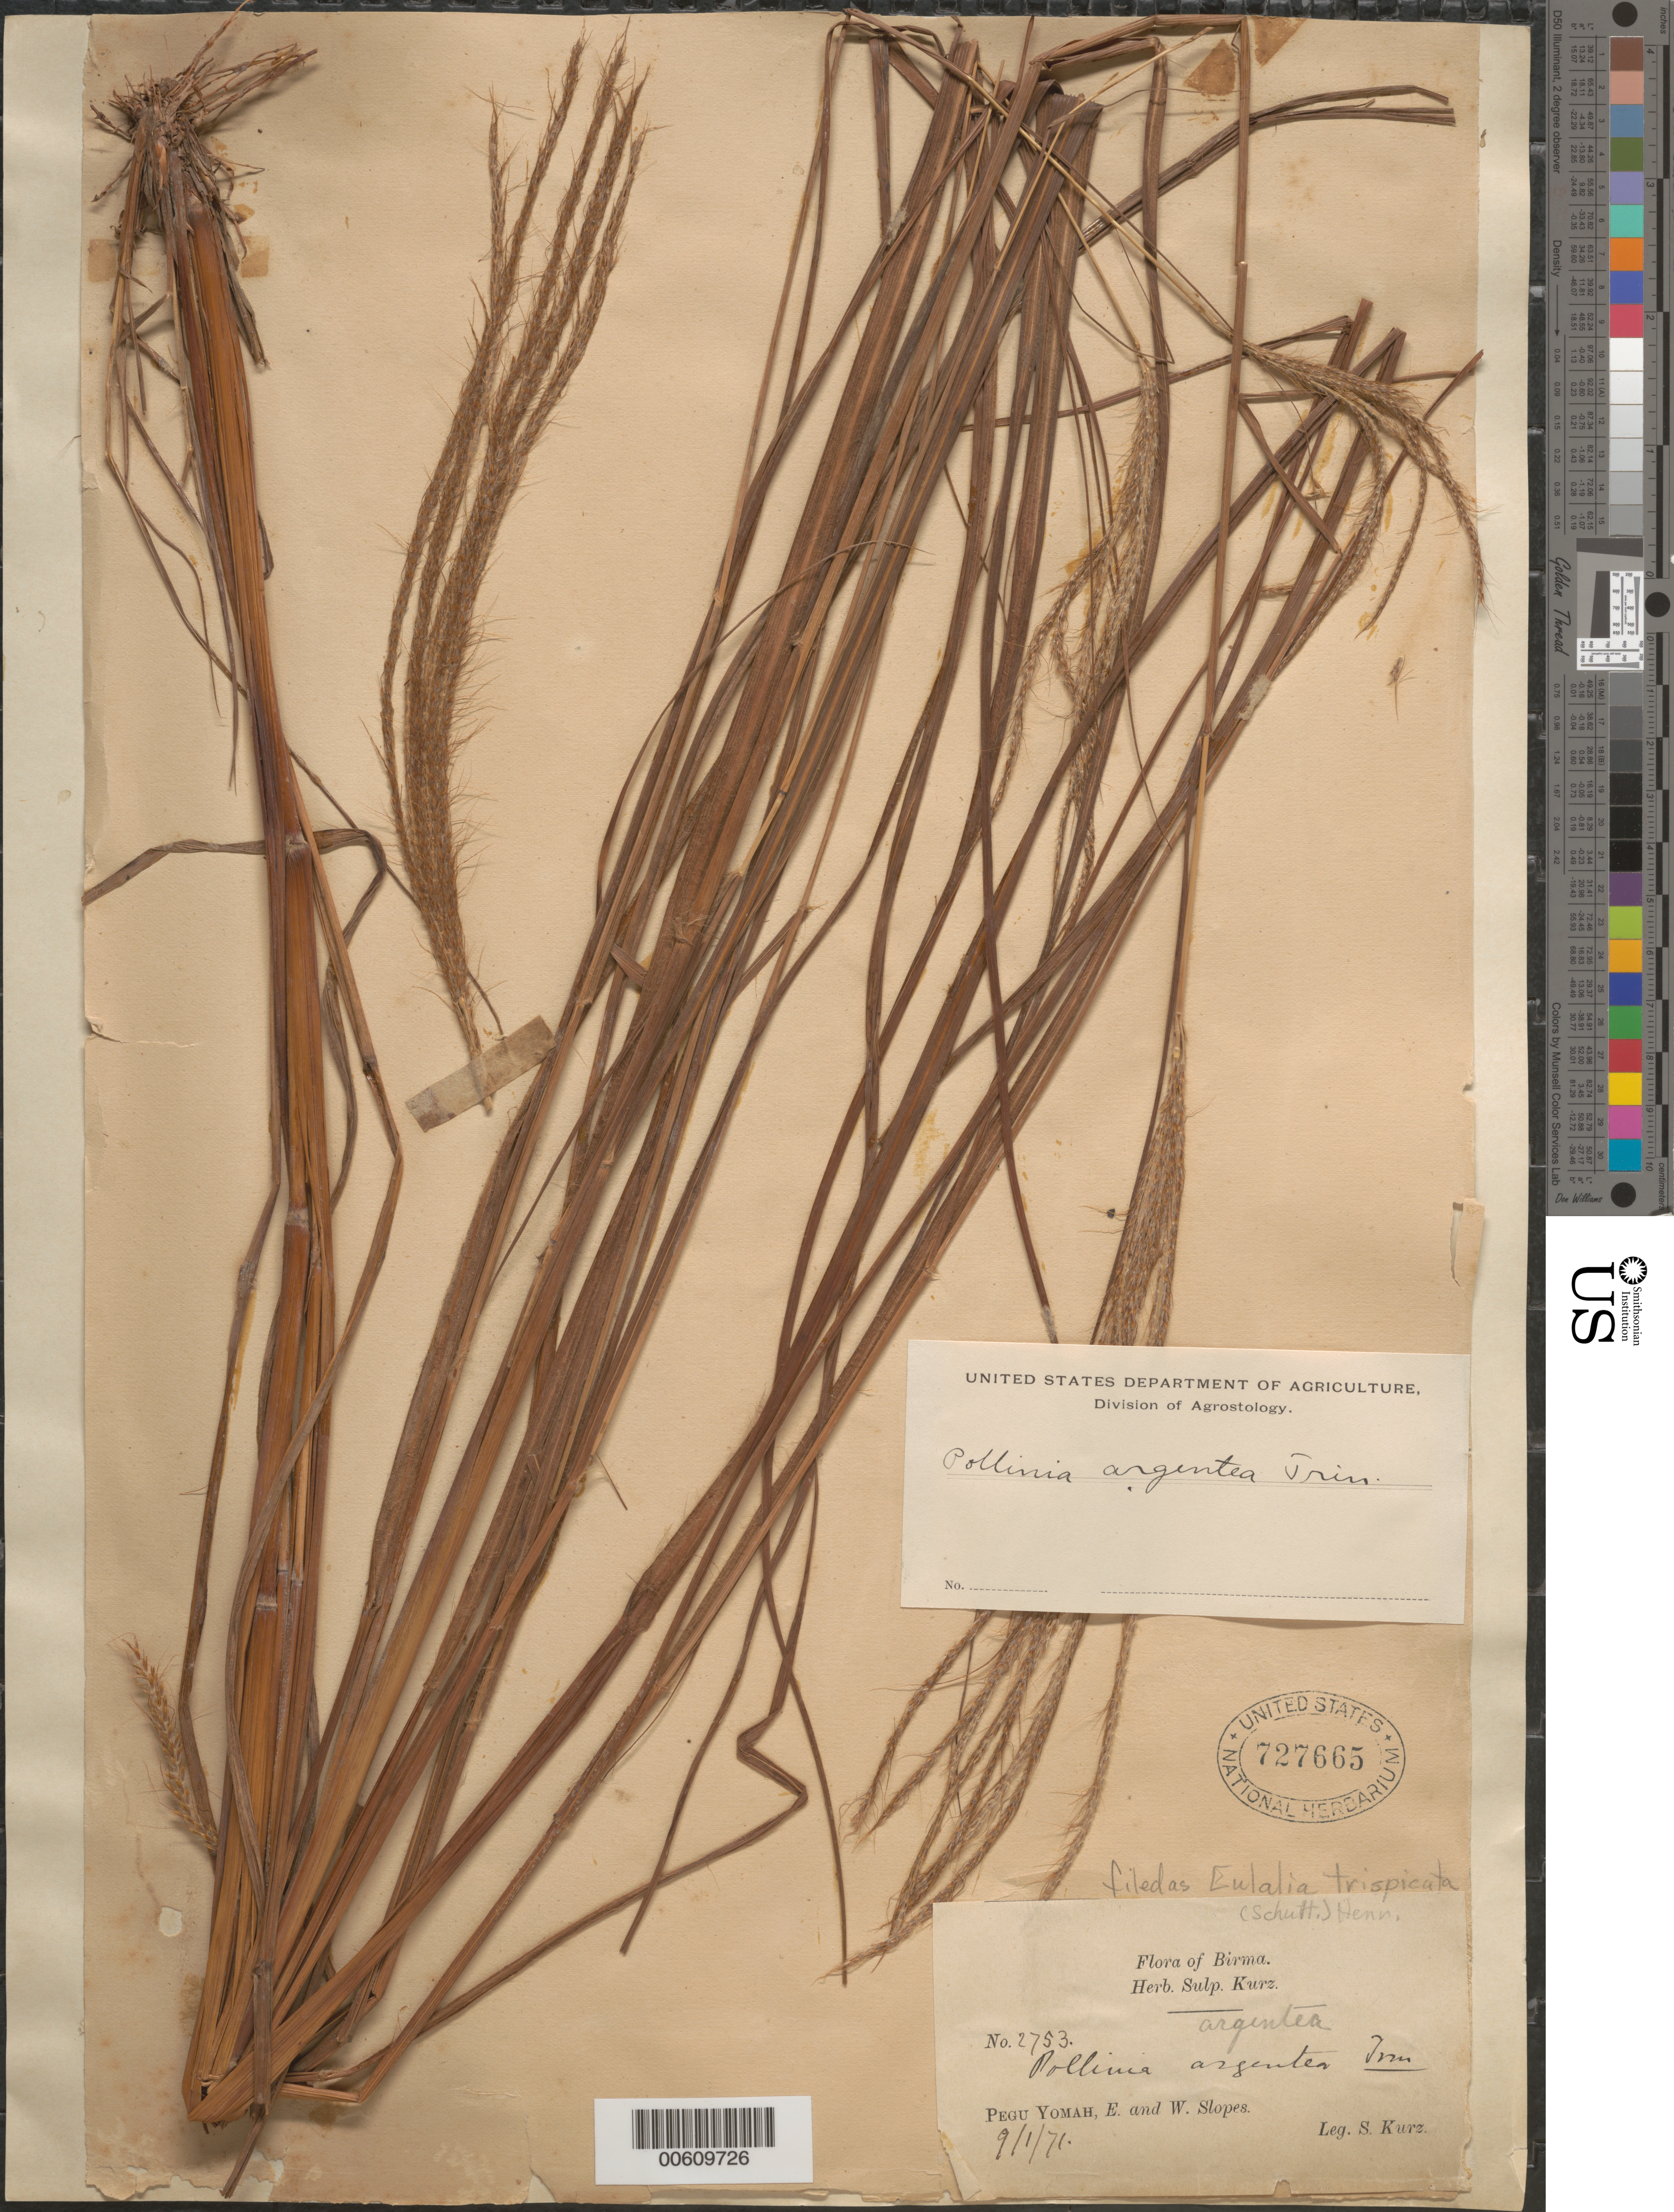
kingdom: Plantae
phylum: Tracheophyta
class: Liliopsida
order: Poales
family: Poaceae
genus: Pseudopogonatherum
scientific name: Pseudopogonatherum trispicatum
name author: (Schult.) Ohwi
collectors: S. Kurz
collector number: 2753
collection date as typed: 09 Jan 1871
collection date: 1871-01-09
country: Myanmar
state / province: Bago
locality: Pegu Yomah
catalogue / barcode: US 727665